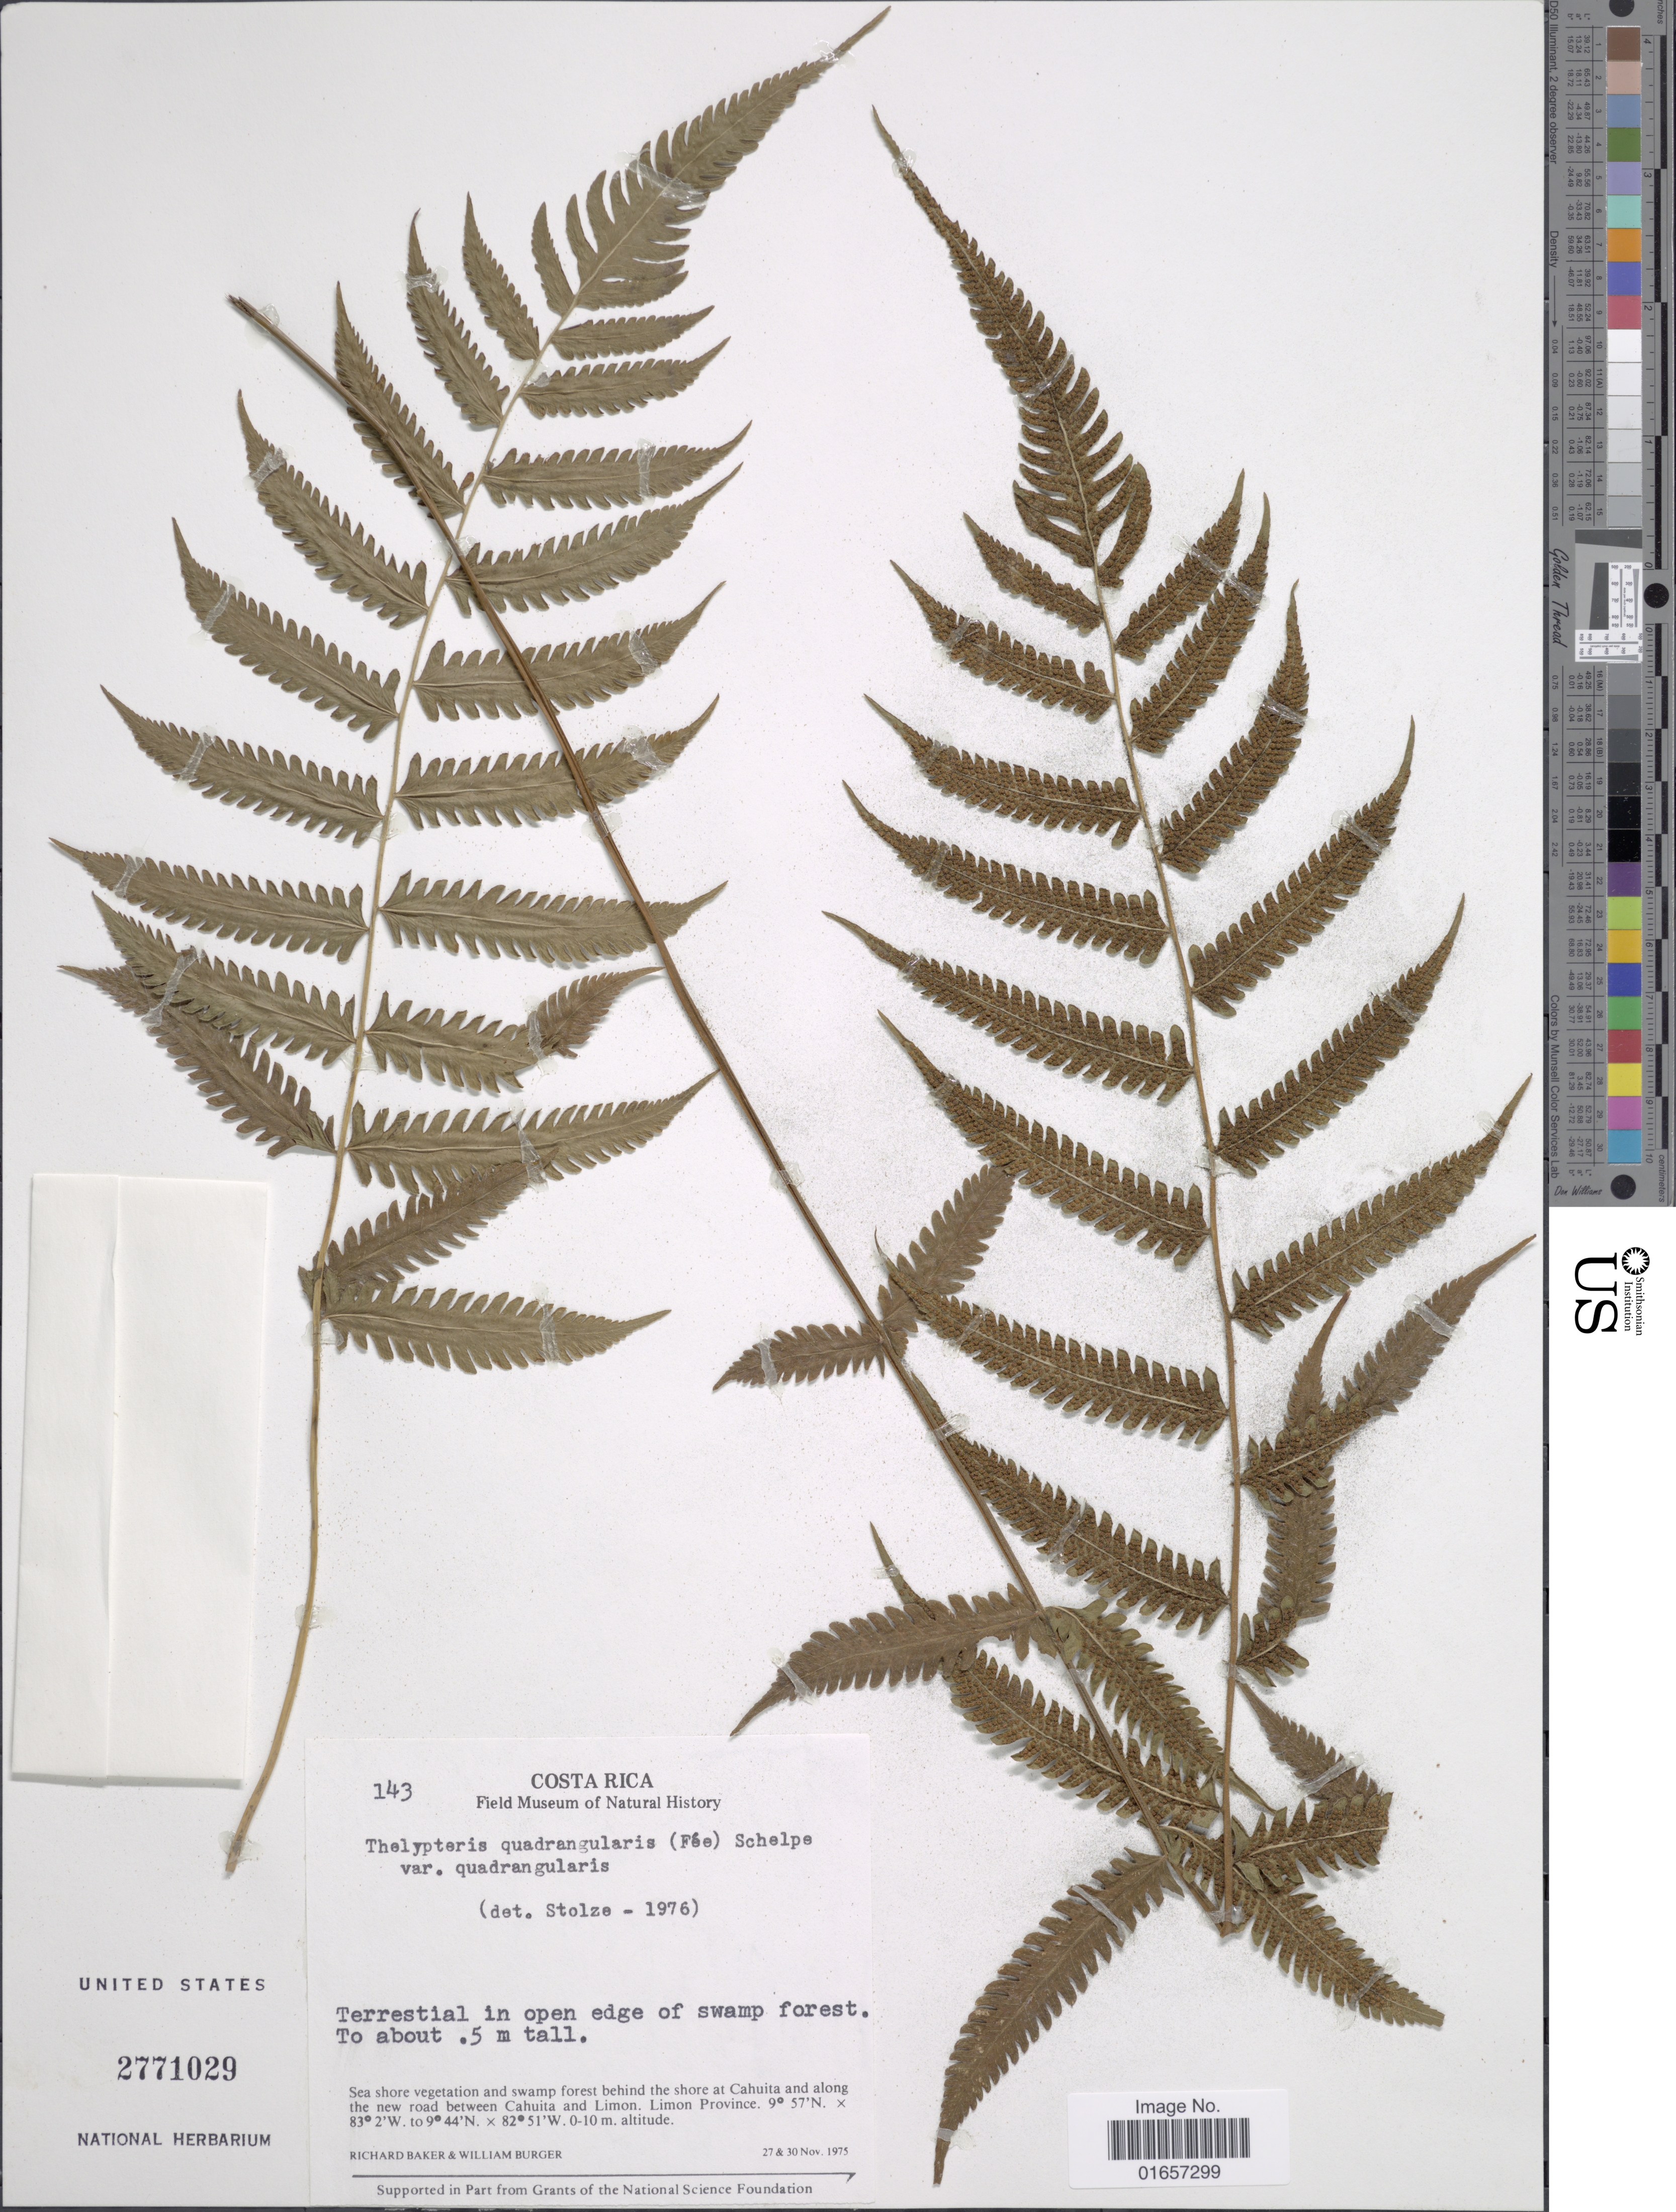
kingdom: Plantae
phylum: Tracheophyta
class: Polypodiopsida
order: Polypodiales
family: Thelypteridaceae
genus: Christella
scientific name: Christella hispidula var. hispidula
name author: (Decne.) Holttum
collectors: R. A. Baker & W. Burger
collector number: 143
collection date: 1975-11-27/1975-11-30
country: Costa Rica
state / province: Limón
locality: Sea shore vegetation and swamp forest behind the shore at Cahuita and along the new road between Cahuita and Limon.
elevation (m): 0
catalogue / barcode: US 2771029